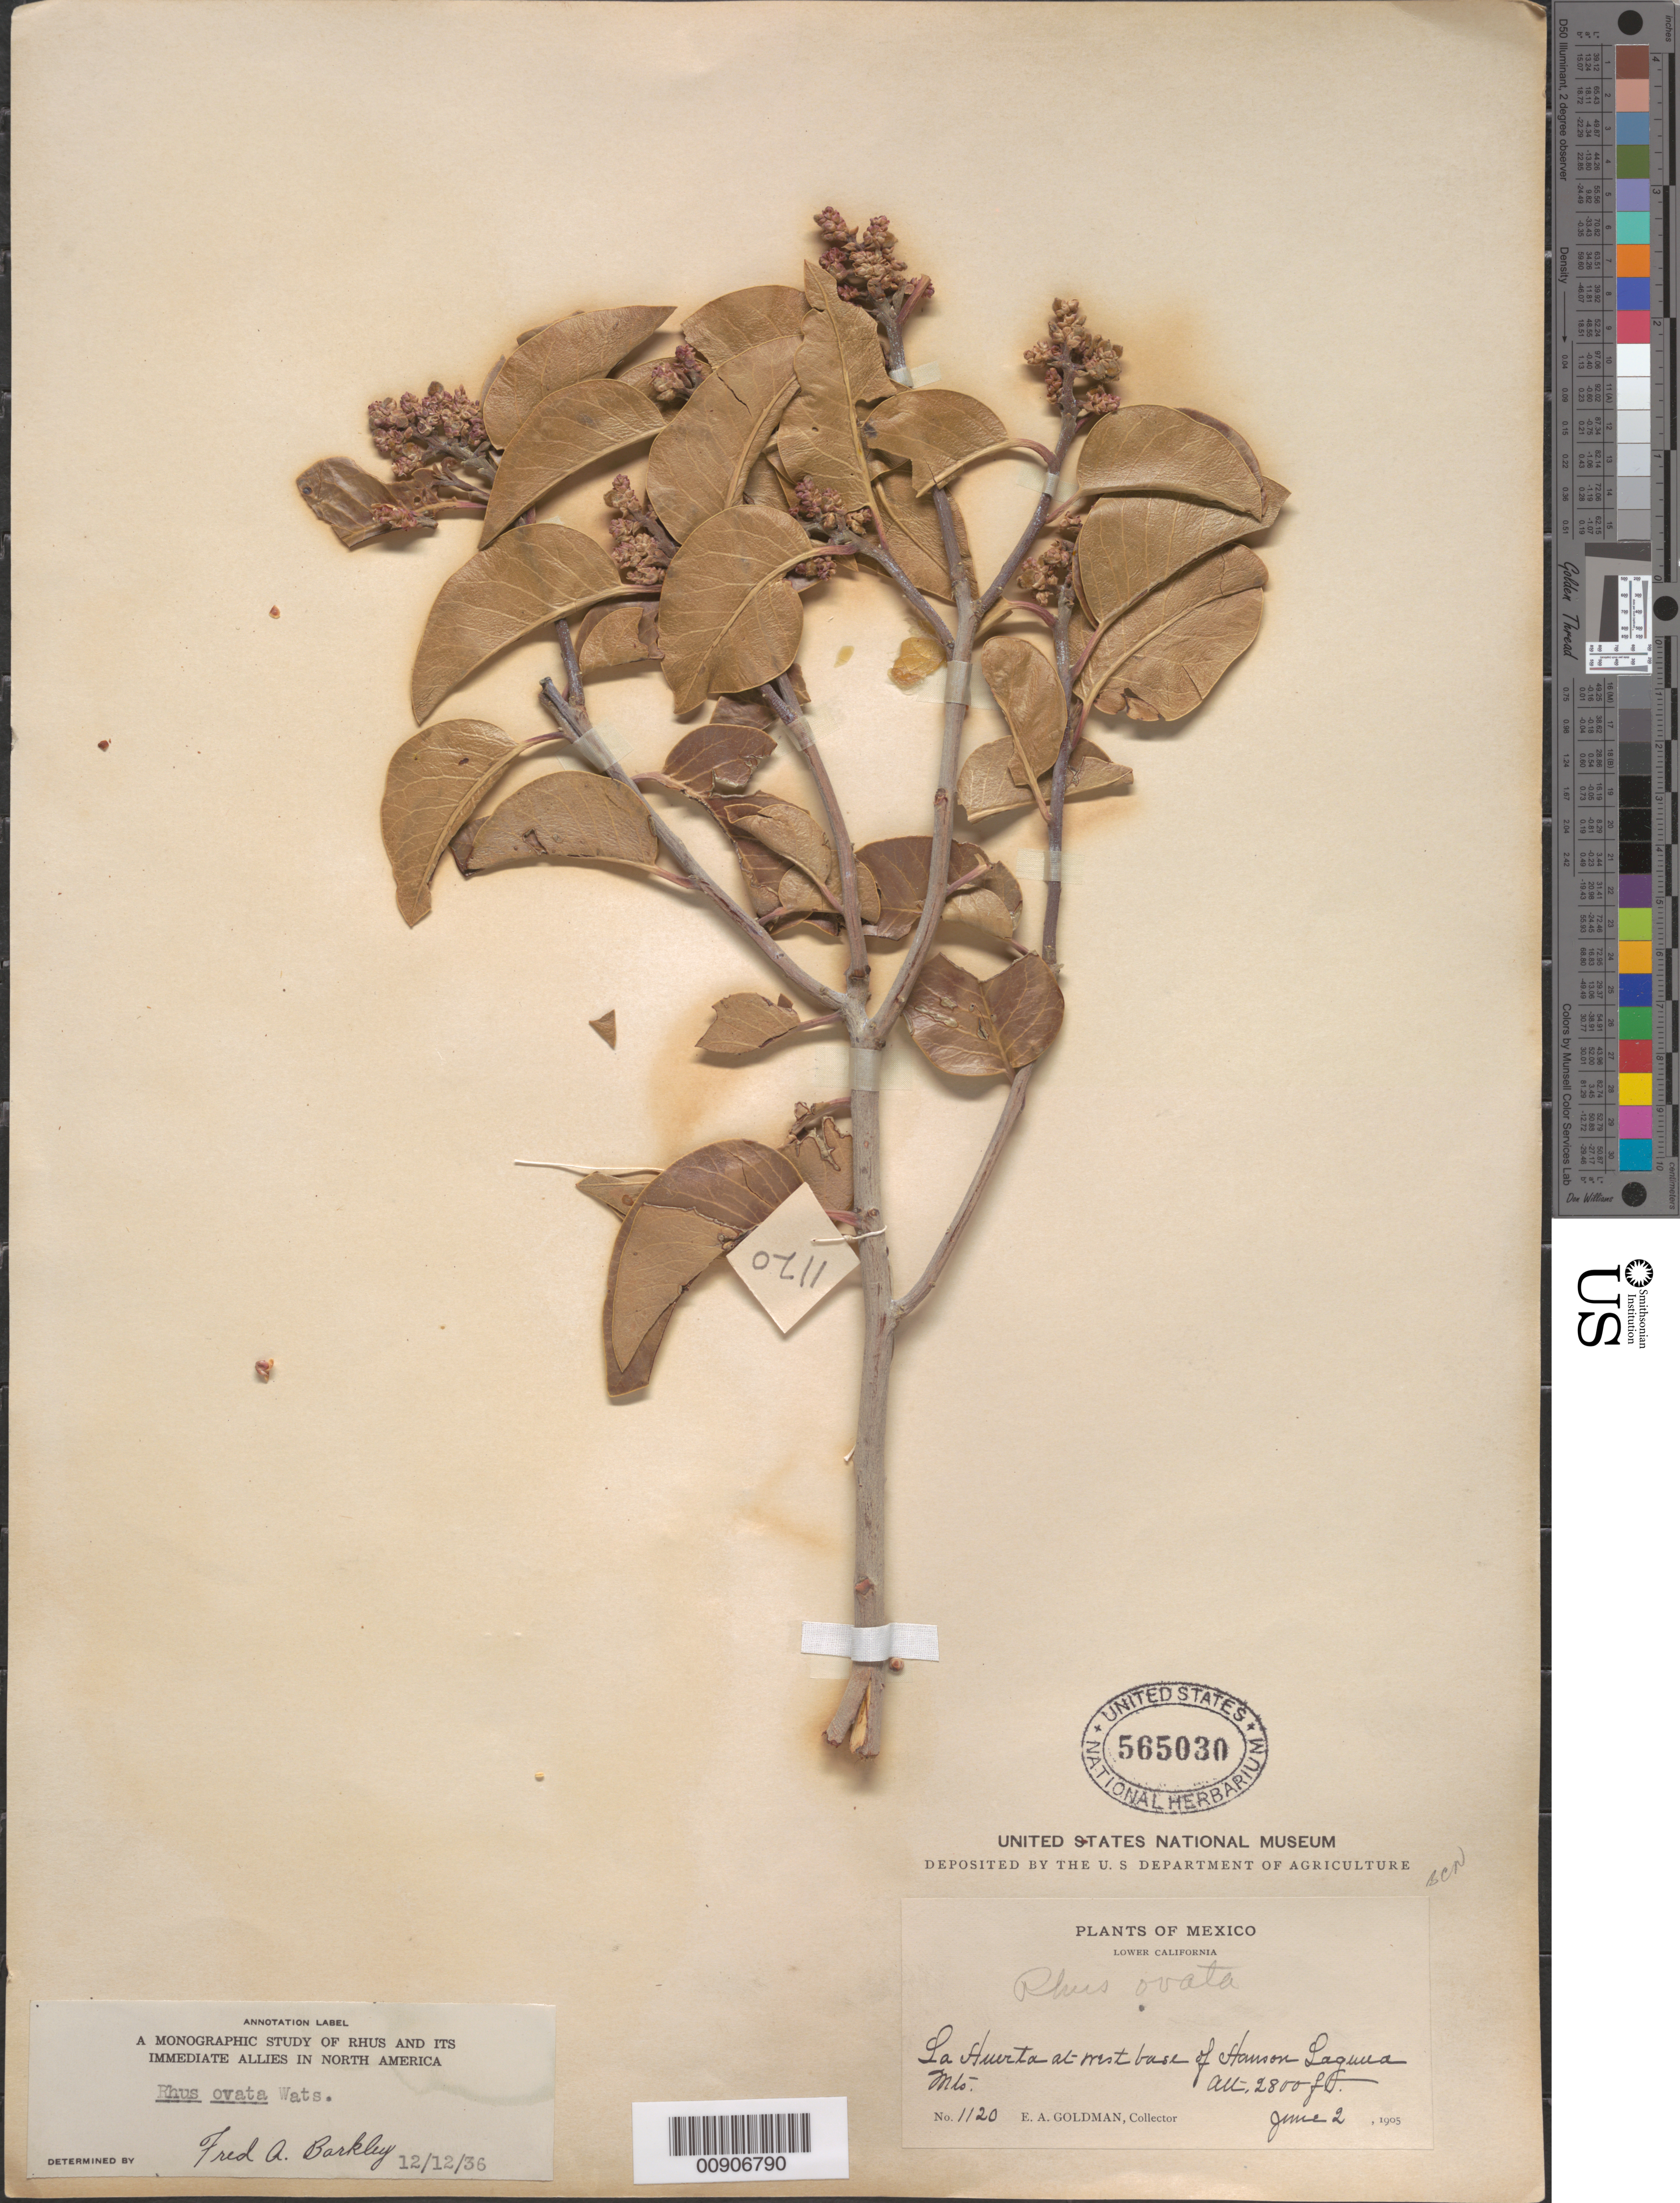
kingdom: Plantae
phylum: Tracheophyta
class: Magnoliopsida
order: Sapindales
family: Anacardiaceae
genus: Rhus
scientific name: Rhus ovata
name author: S. Watson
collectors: E. A. Goldman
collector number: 1120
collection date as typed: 02 Jun 1905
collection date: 1905-06-02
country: Mexico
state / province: Baja California Norte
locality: La Huerta at west base of Hanson Laguna. Lower California.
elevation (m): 853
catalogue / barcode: US 565030